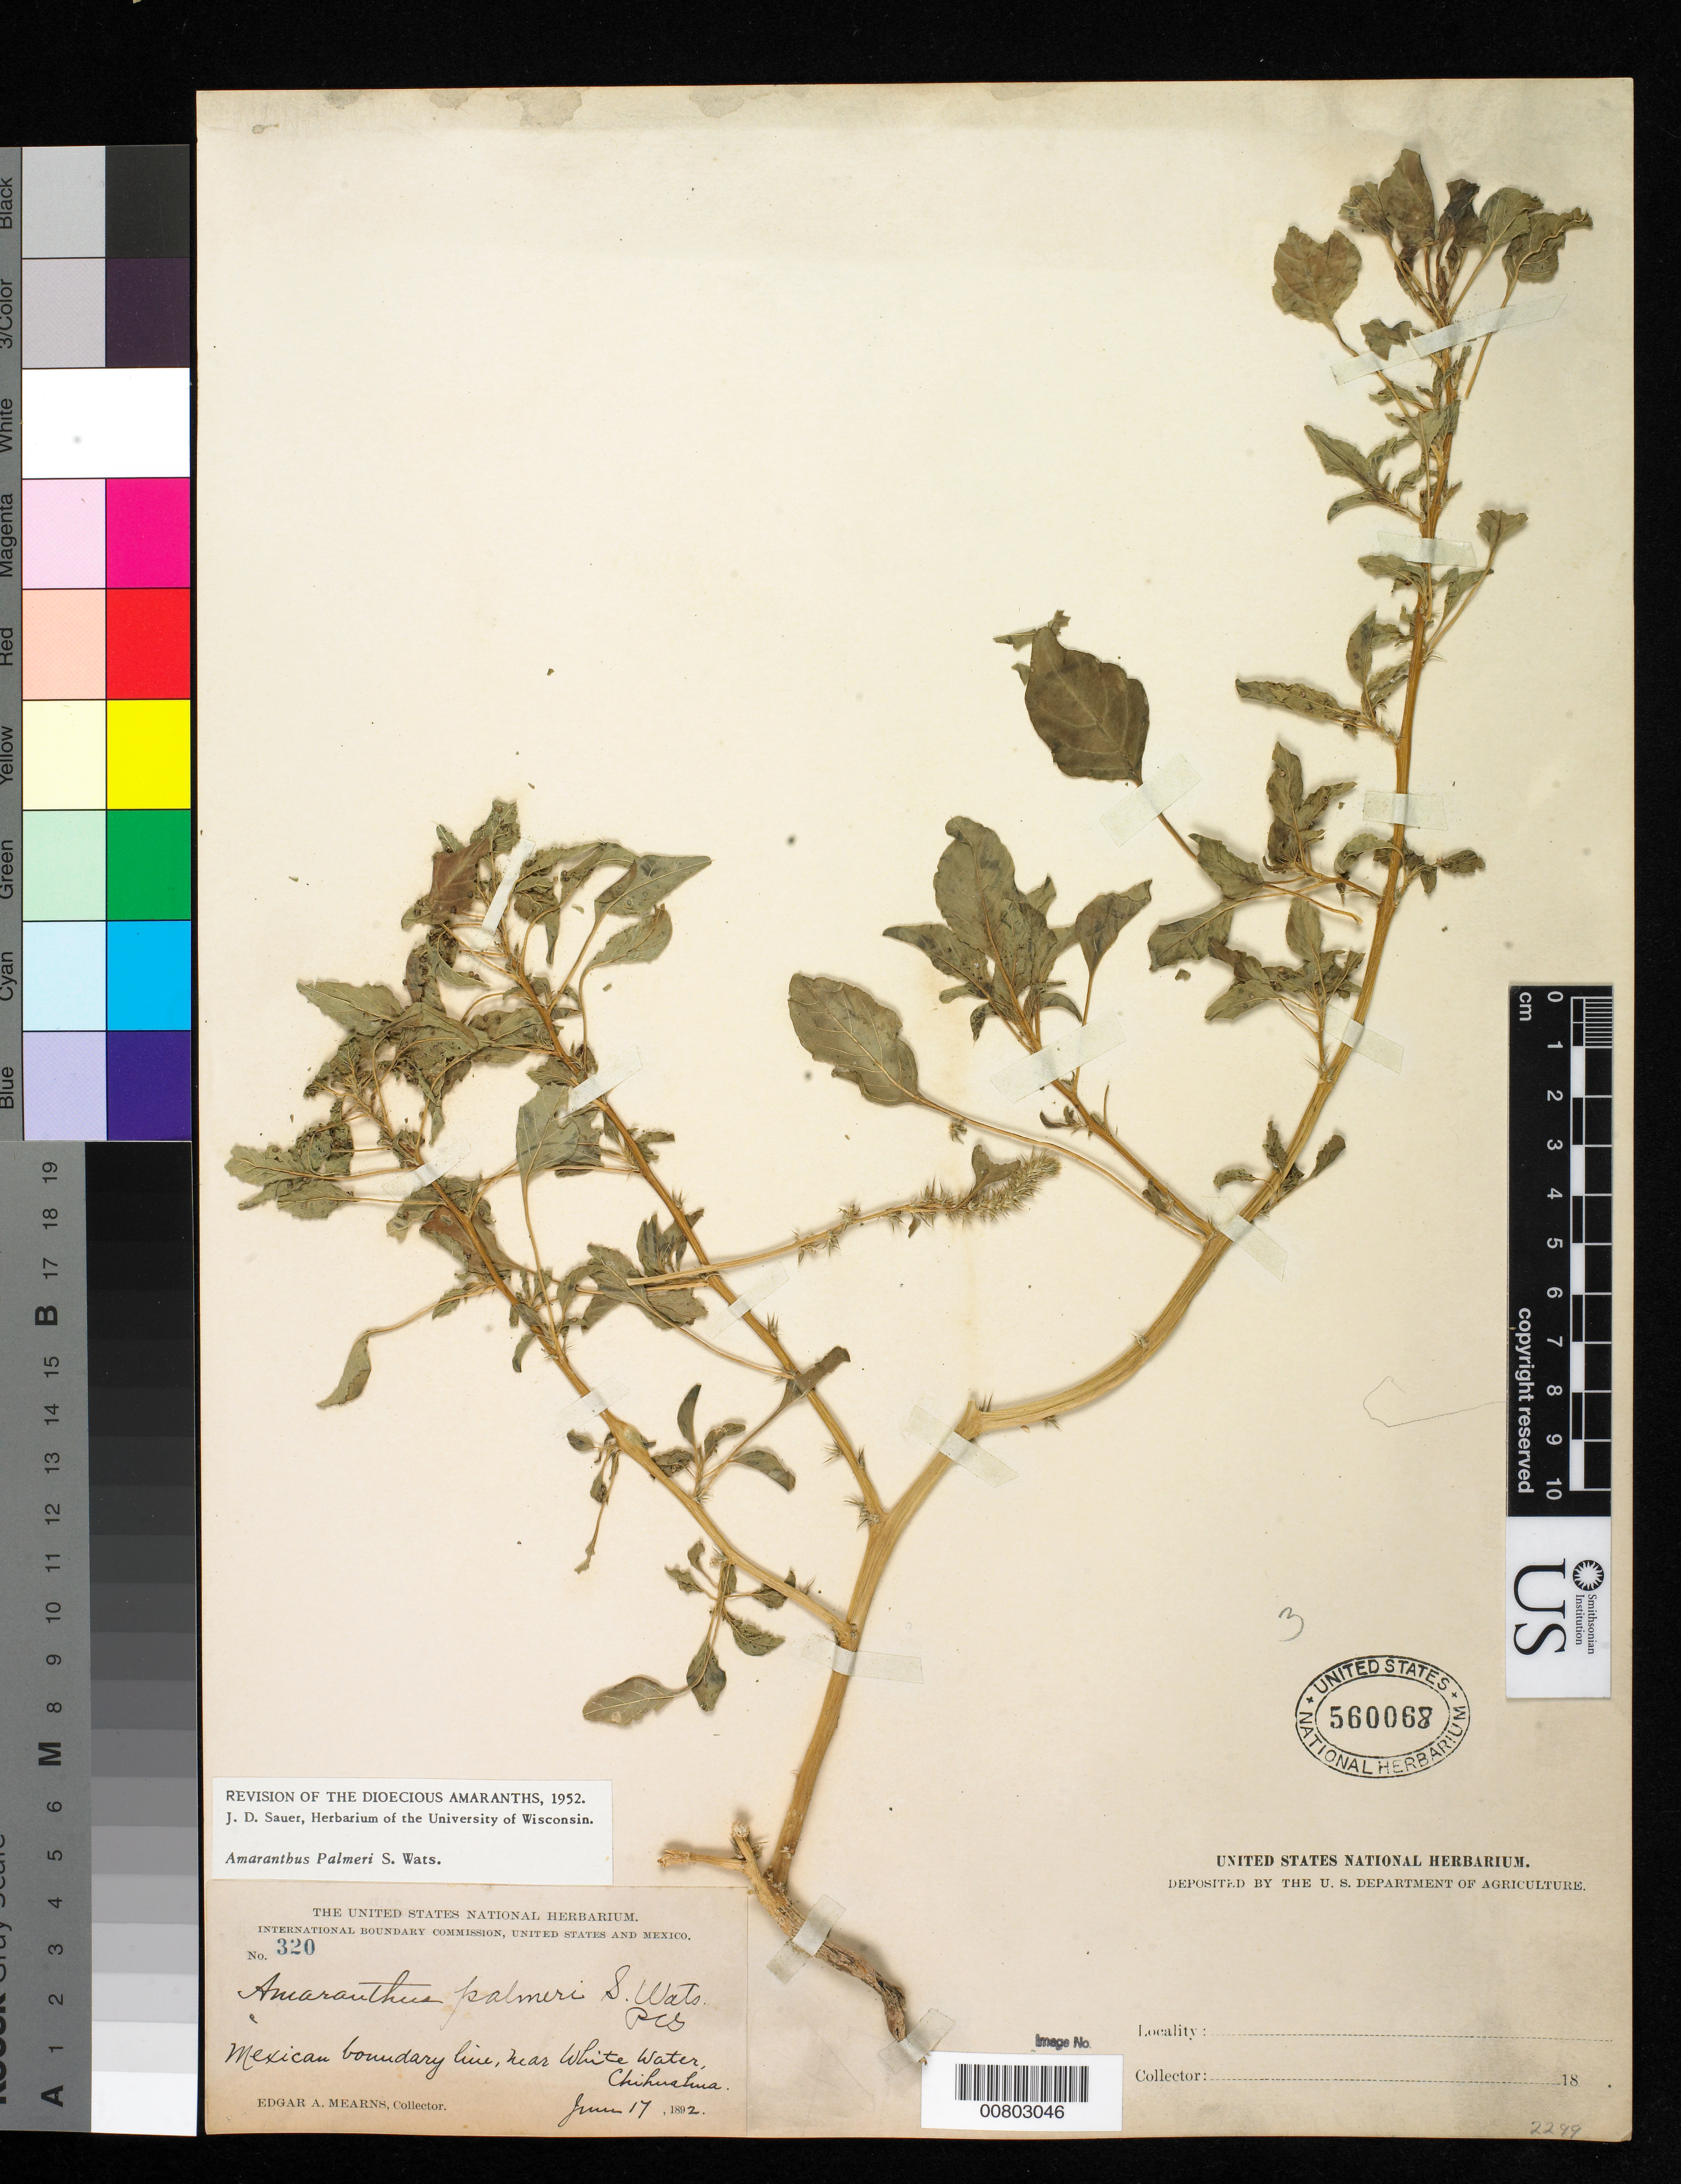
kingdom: Plantae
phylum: Tracheophyta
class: Magnoliopsida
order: Caryophyllales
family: Amaranthaceae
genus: Amaranthus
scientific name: Amaranthus palmeri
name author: S. Watson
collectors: E. A. Mearns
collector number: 320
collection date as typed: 17 Jun 1892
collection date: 1892-06-17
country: Mexico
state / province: Chihuahua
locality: Mexican boundary line, near White Water, Chihuahua.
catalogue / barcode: US 560068